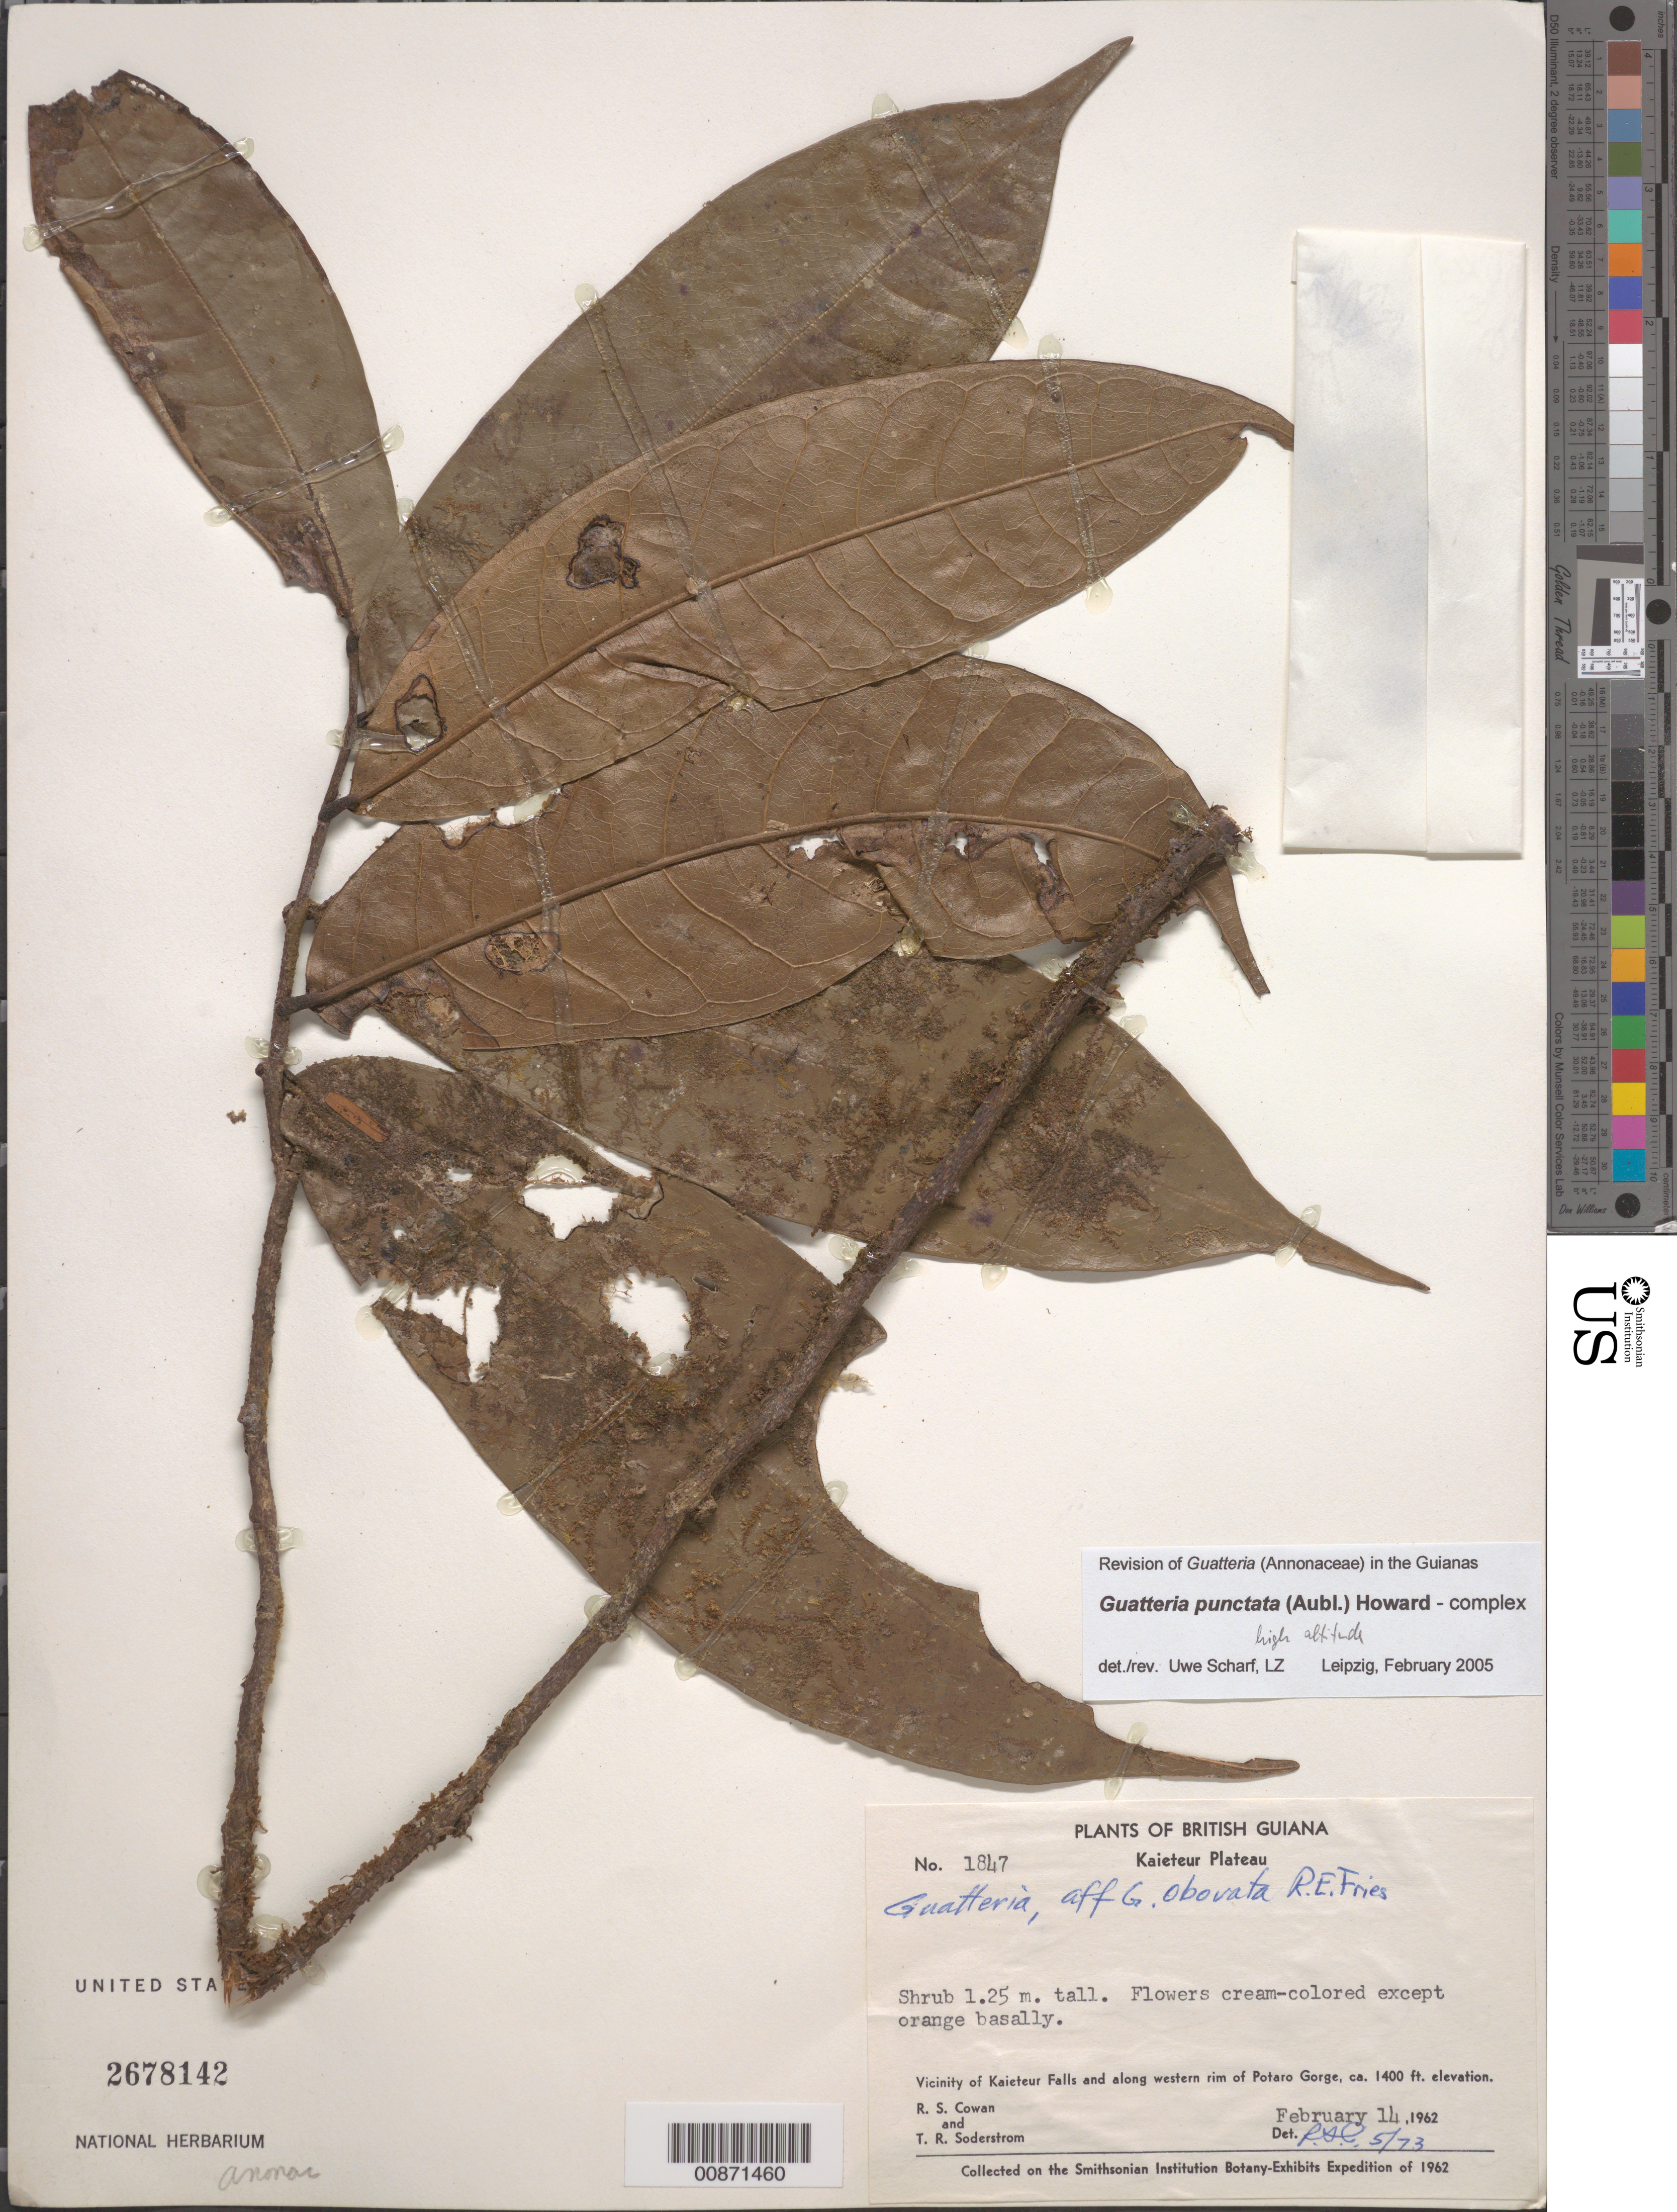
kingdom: Plantae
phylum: Tracheophyta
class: Magnoliopsida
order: Magnoliales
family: Annonaceae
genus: Guatteria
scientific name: Guatteria punctata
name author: (Aubl.) R.A. Howard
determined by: Scharf, U.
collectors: R. S. Cowan & T. R. Soderstrom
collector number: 1847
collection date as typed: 14-Feb-62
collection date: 1962-02-14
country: Guyana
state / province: Potaro-Siparuni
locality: Kaieteur Plateau, vicinity of Kaieteur Falls and western rim of Potaro Gorge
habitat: High altitude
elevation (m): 427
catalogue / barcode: US 2678142